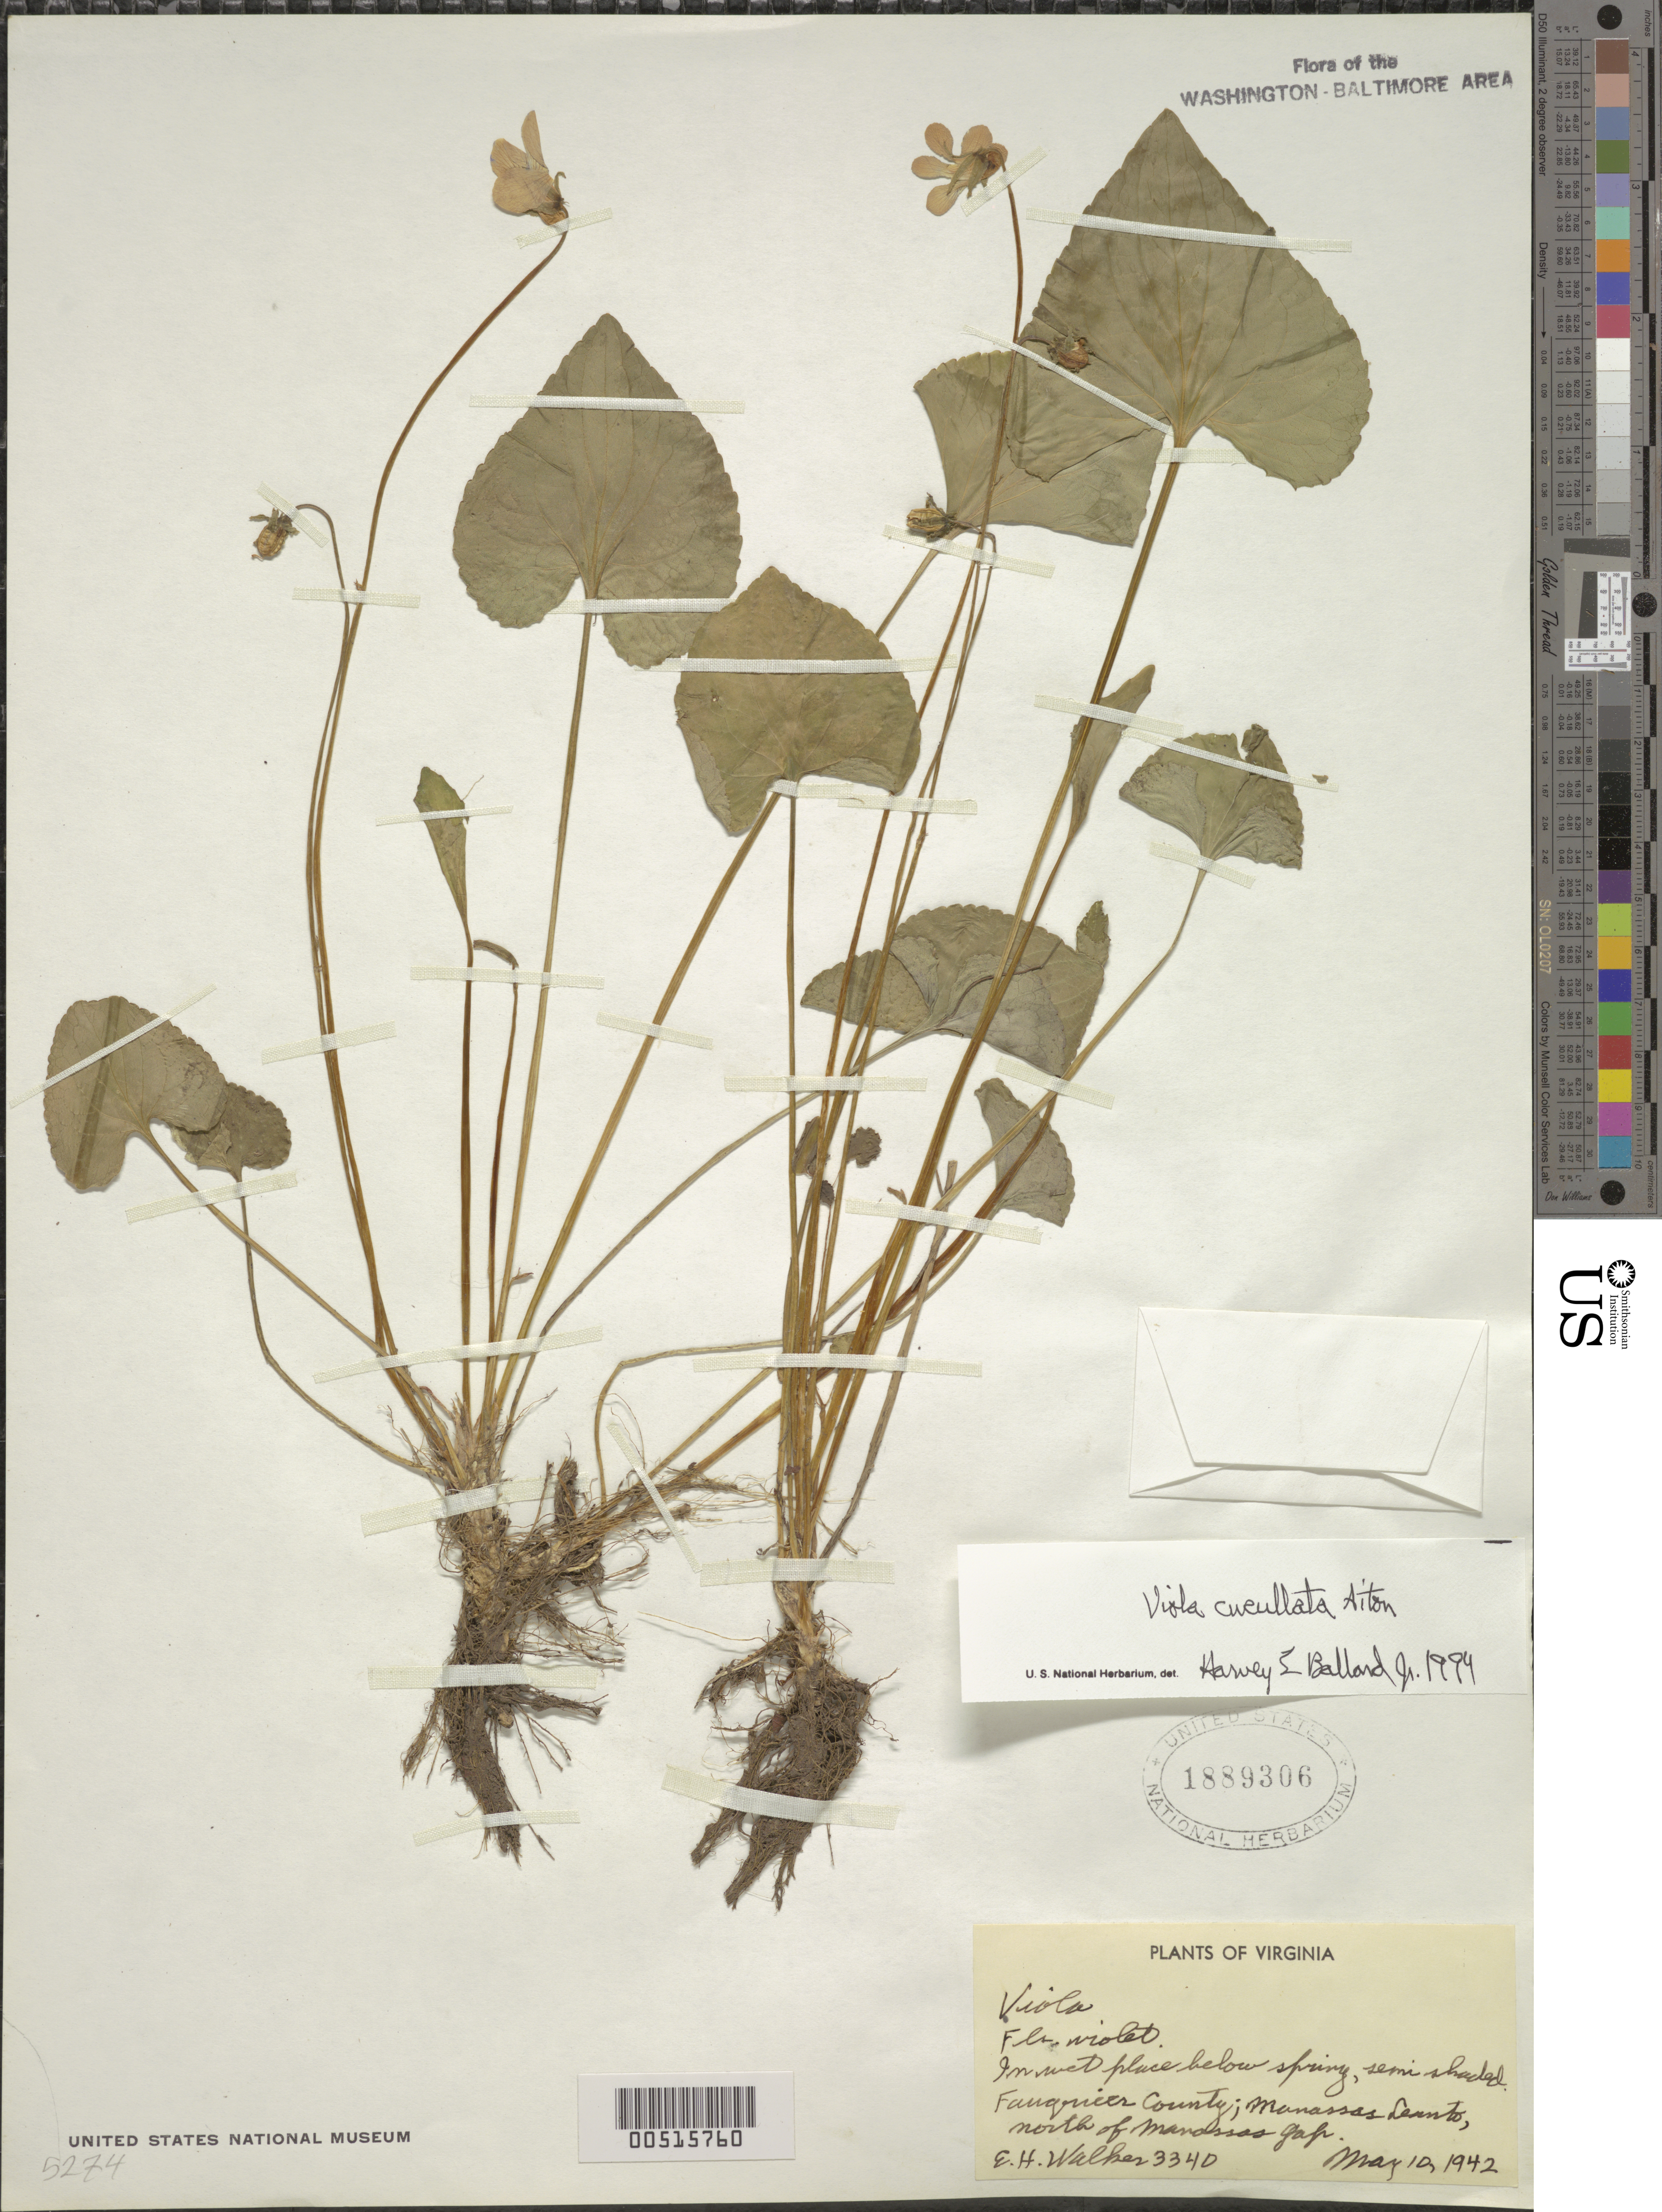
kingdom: Plantae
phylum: Tracheophyta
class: Magnoliopsida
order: Malpighiales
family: Violaceae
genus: Viola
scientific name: Viola cucullata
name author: Aiton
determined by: Ballard, Harvey E.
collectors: E. H. Walker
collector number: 3340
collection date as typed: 10 May 1942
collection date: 1942-05-10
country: United States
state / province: Virginia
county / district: Fauquier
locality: Manassas Leanto, N of Manassas Gap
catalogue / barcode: US 1889306